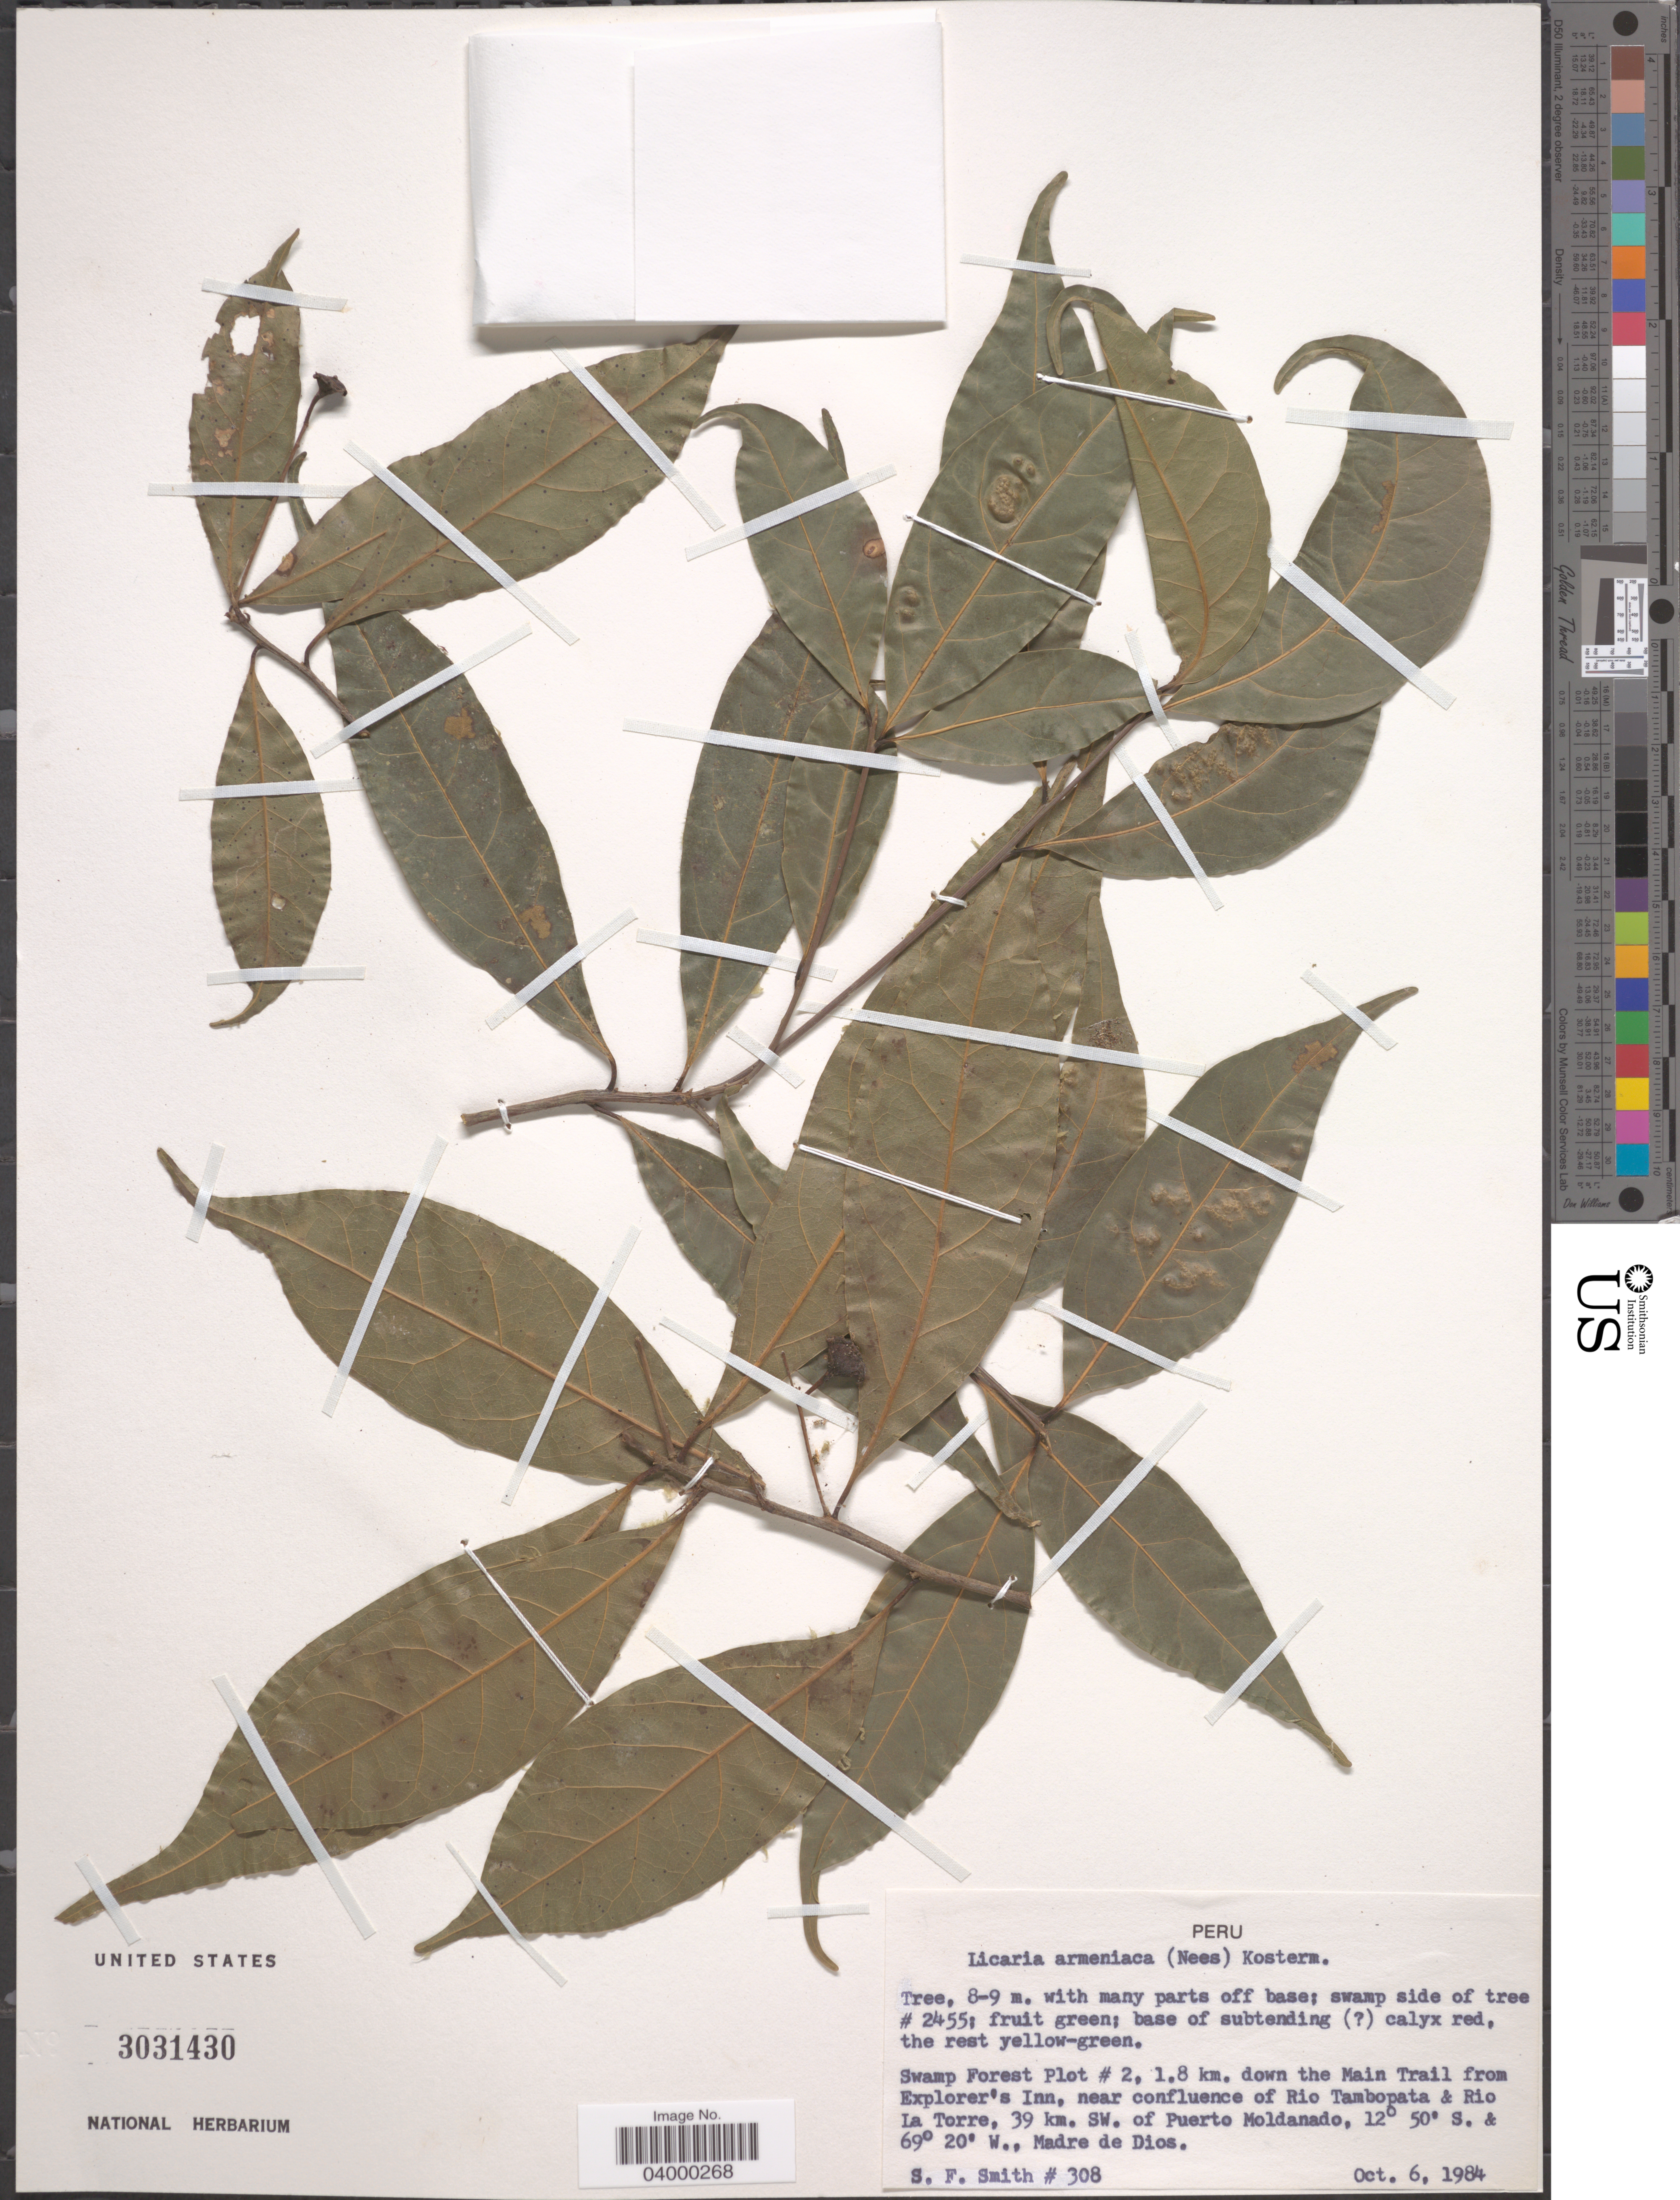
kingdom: Plantae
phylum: Tracheophyta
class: Magnoliopsida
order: Laurales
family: Lauraceae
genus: Licaria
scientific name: Licaria armeniaca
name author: (Nees) Kosterm.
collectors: S.F. Smith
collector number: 308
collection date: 1984-10-06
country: Peru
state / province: Madre de Dios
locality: Swamp Forest Plot # 2, 1.8 km. down the Main Trail from Explorer's Inn, near confluence of Rio Tambopata & Rio La Torre, 39 km. SW. of Puerto Moldanado.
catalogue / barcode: US 3031430